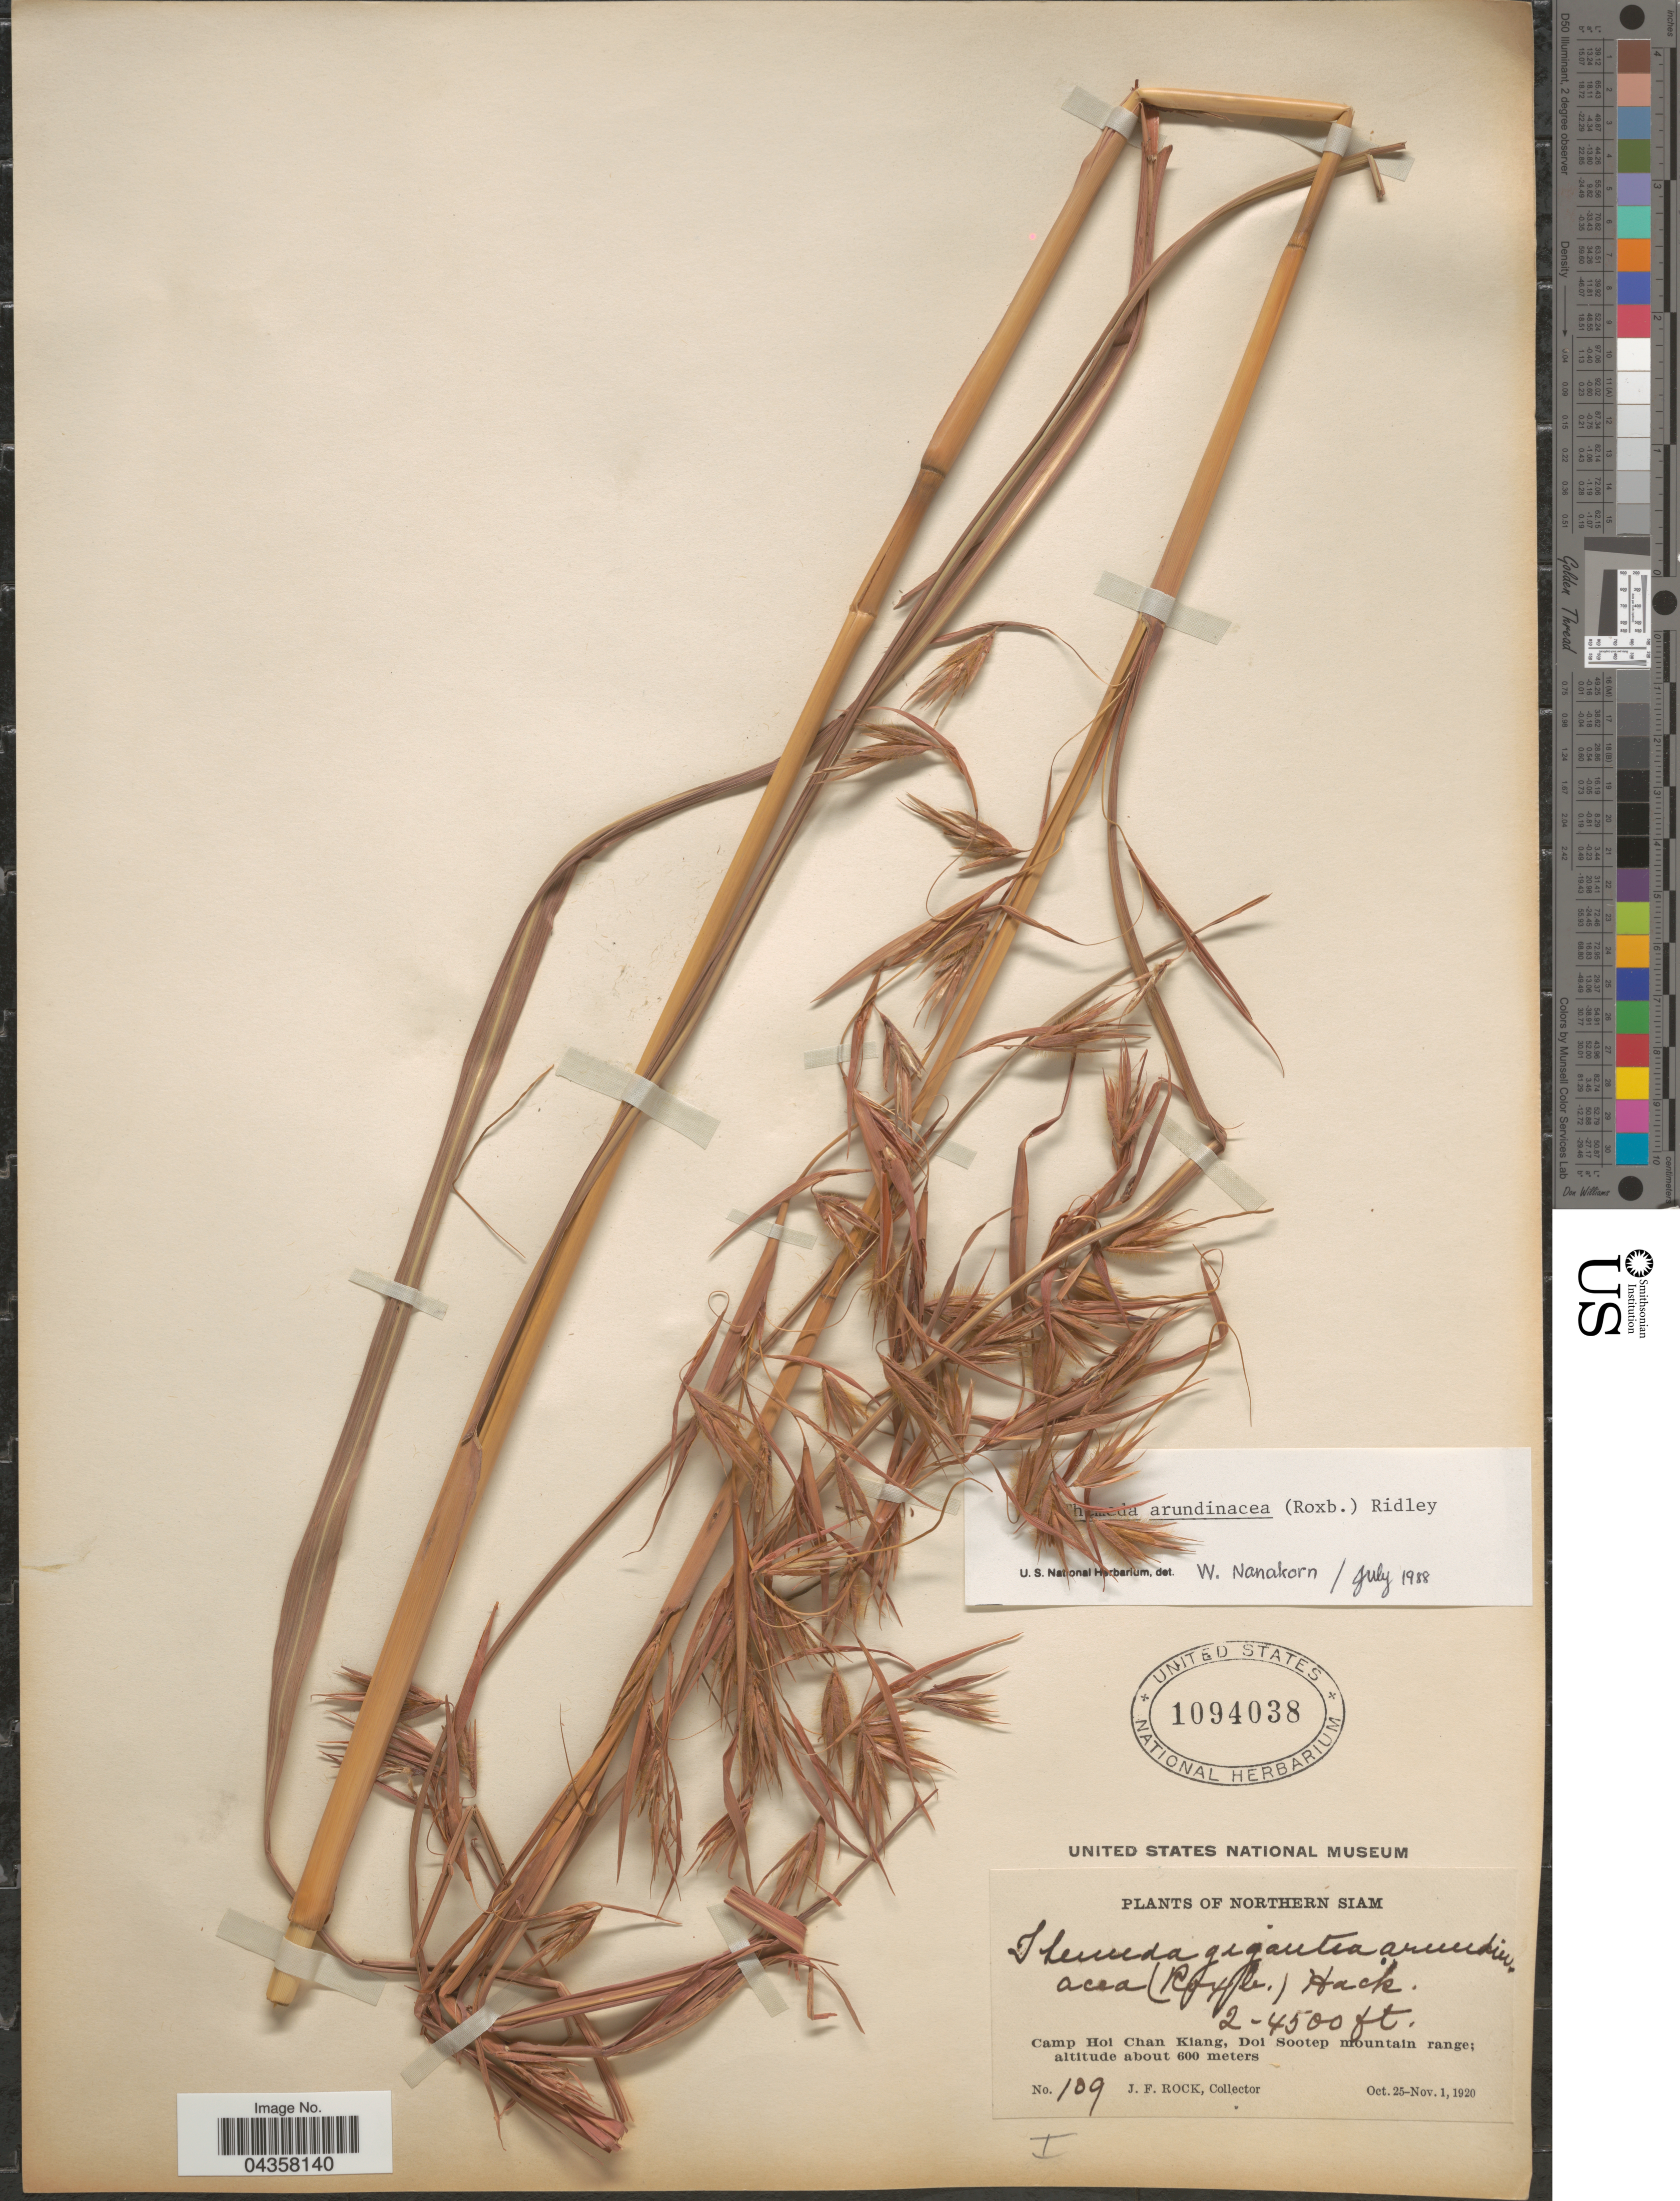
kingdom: Plantae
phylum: Tracheophyta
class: Liliopsida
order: Poales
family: Poaceae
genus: Themeda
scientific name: Themeda arundinacea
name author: (Roxb.) Ridl.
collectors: J. Rock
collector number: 109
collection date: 1920-10-25/1920-11-01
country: Thailand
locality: Northern Siam. Camp Hoi Chan Kiang, Doi Sootep mountain range.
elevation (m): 600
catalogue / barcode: US 1094038